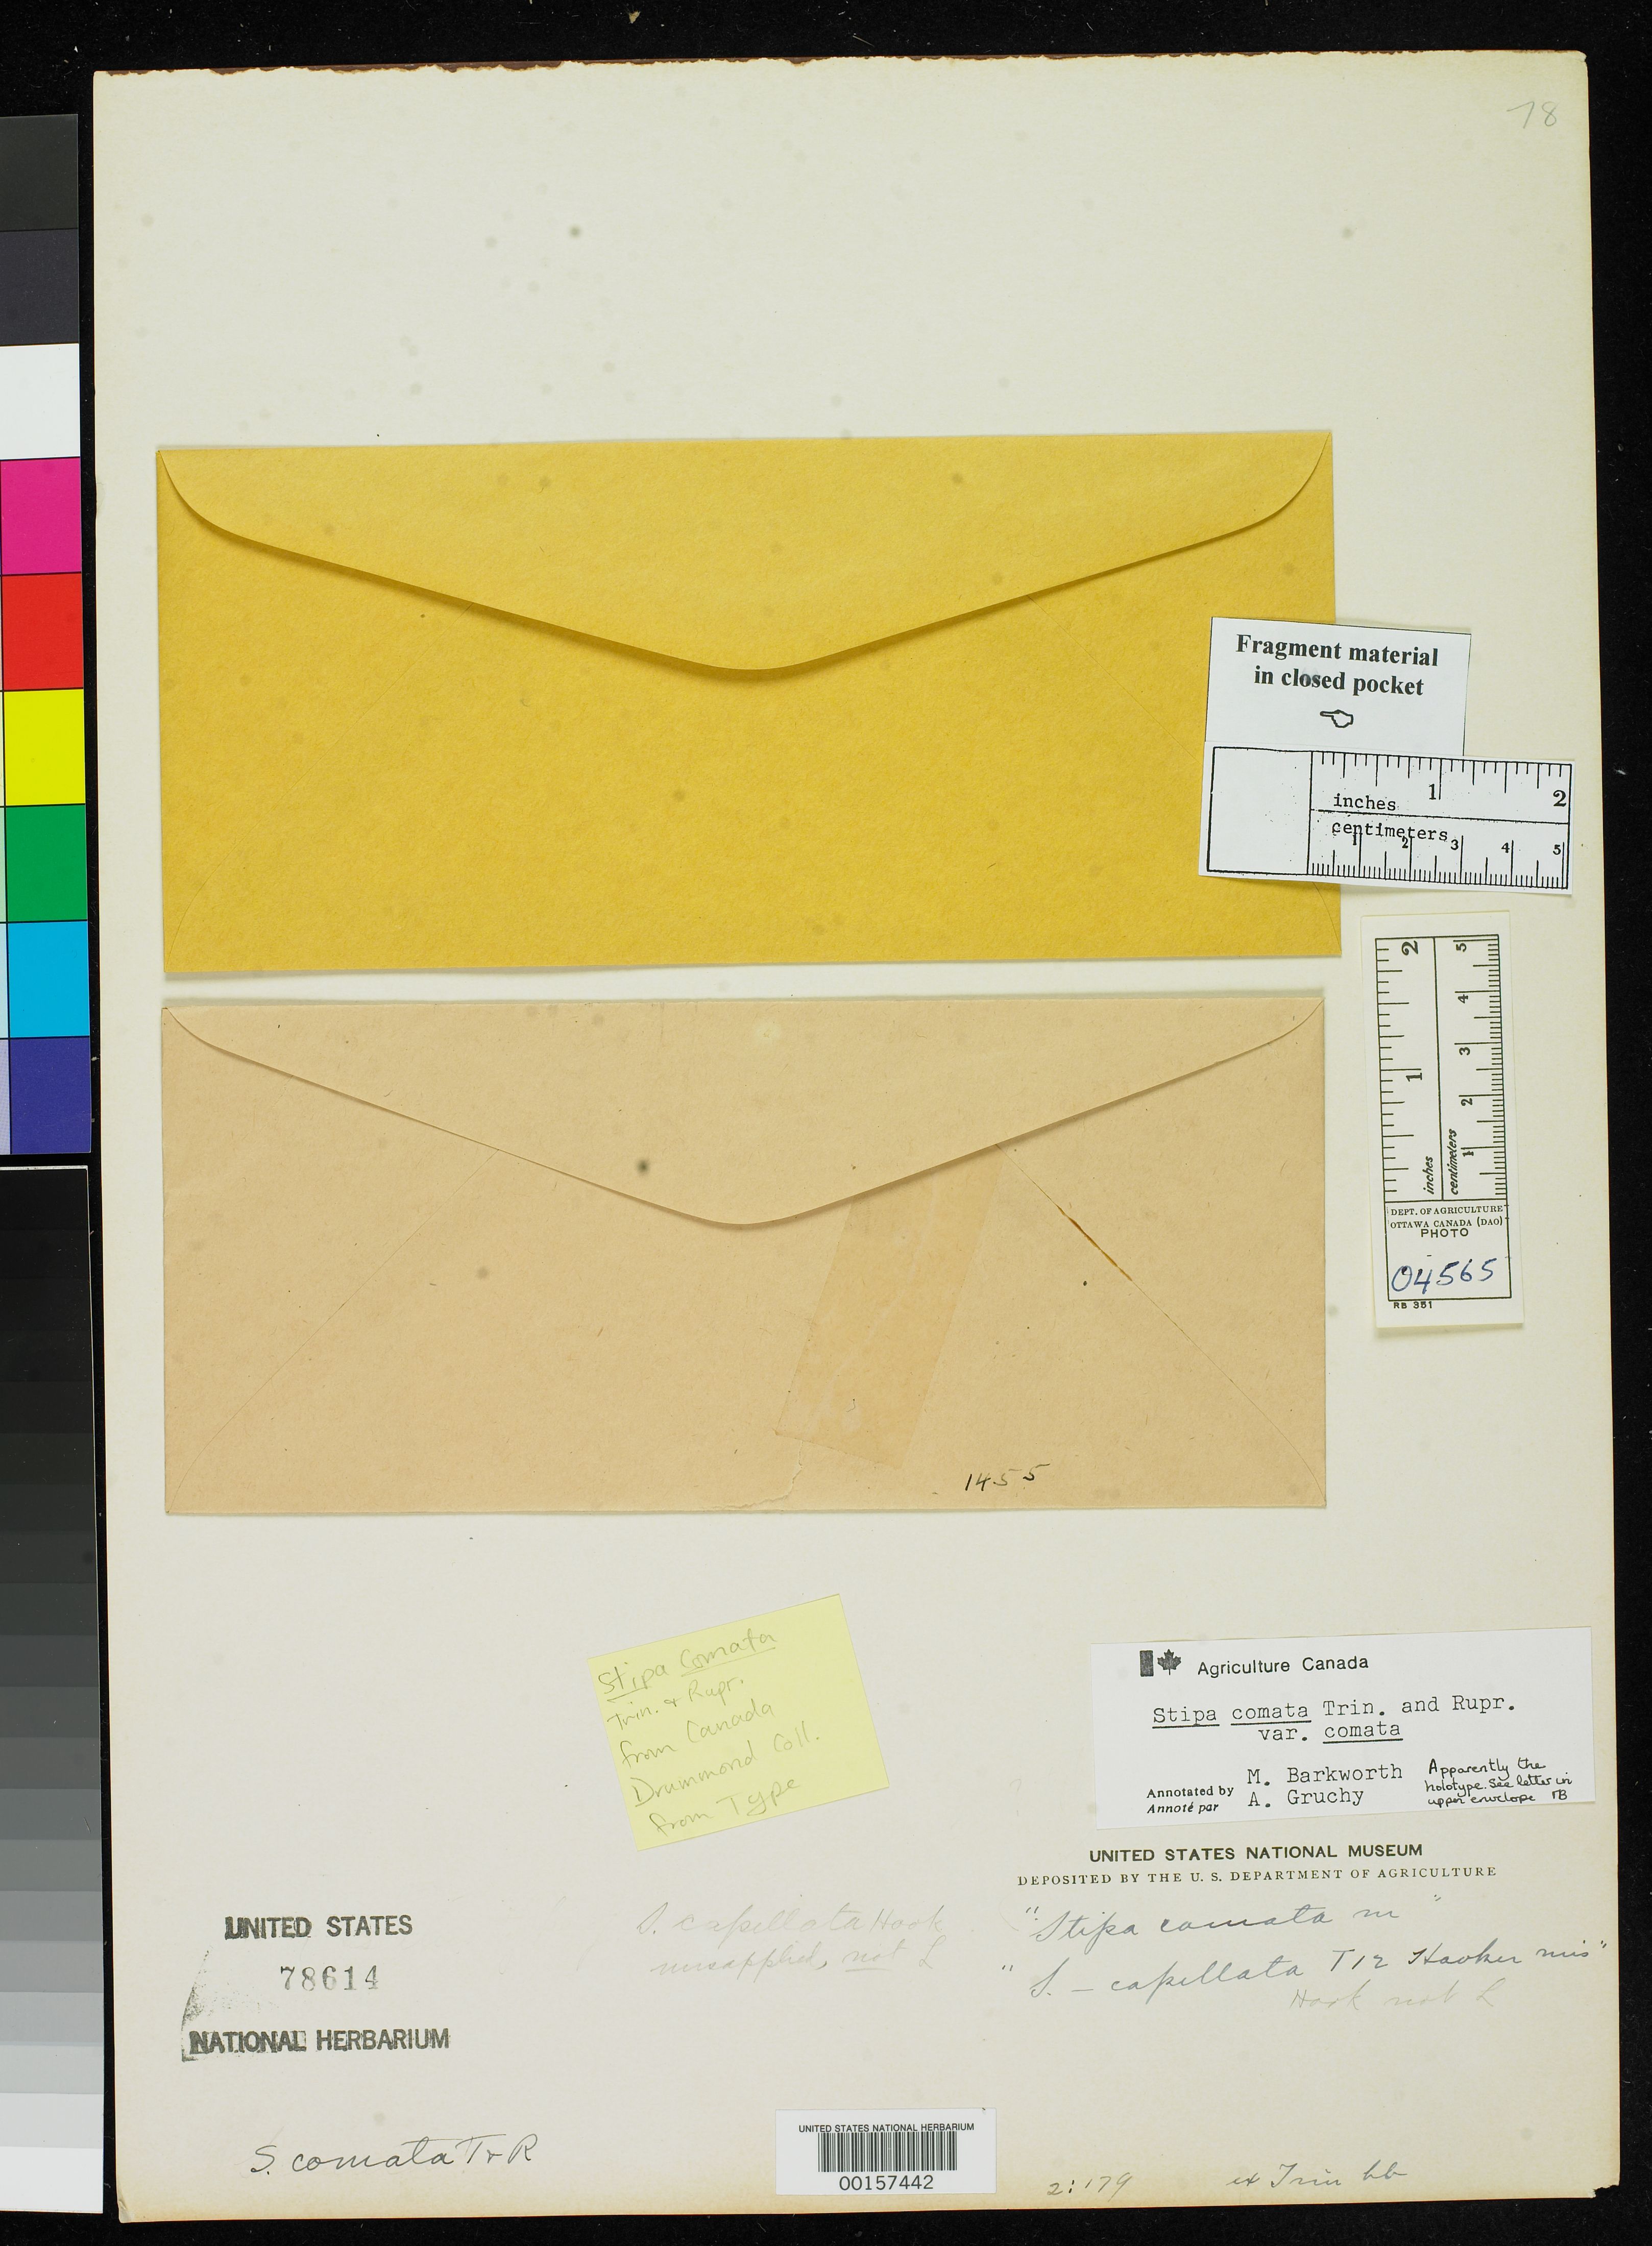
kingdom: Plantae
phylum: Tracheophyta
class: Liliopsida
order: Poales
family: Poaceae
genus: Stipa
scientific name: Stipa comata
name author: Trin. & Rupr.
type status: Type Fragment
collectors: T. Drummond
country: Canada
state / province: Saskatchewan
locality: Carleton House Fort, Saskatchawan River.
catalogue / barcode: US 78614